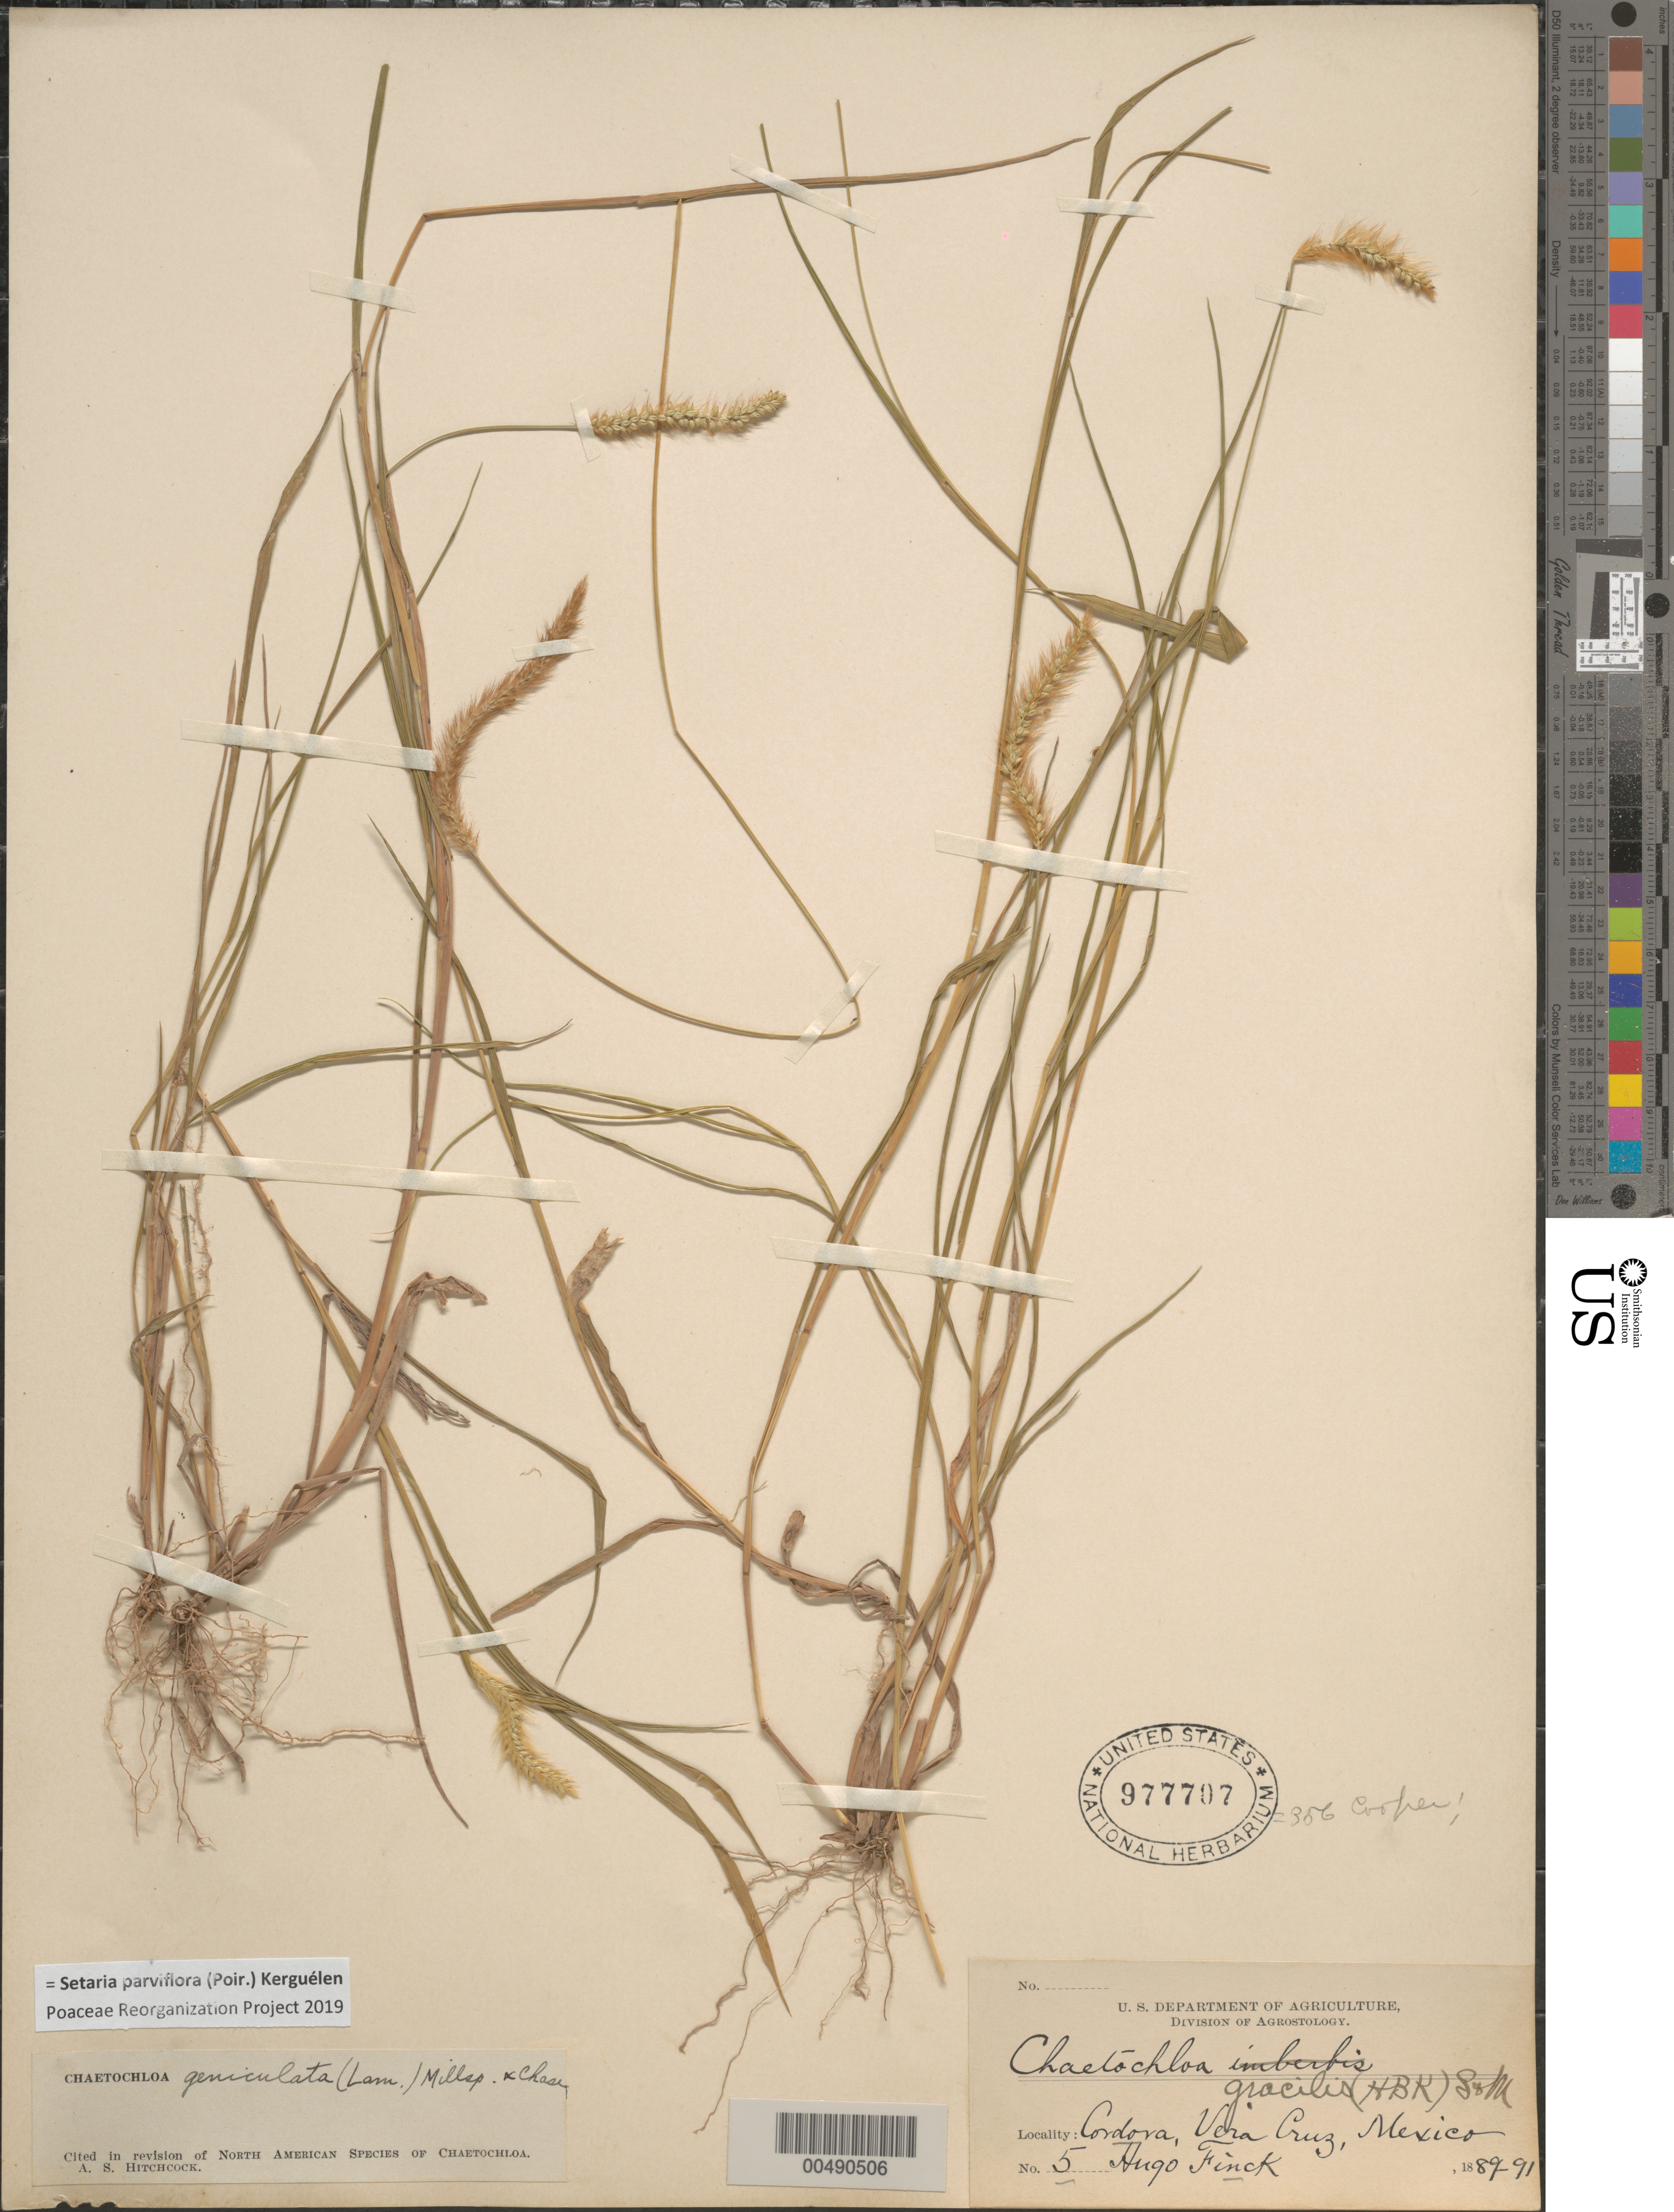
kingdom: Plantae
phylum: Tracheophyta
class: Liliopsida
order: Poales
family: Poaceae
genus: Setaria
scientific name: Setaria parviflora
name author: (Poir.) Kerguélen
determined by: Poaceae Reorganization Project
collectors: H. Finck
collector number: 5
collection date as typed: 1889 to 1891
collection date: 1889/1891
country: Mexico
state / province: Veracruz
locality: Cordova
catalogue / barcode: US 977707